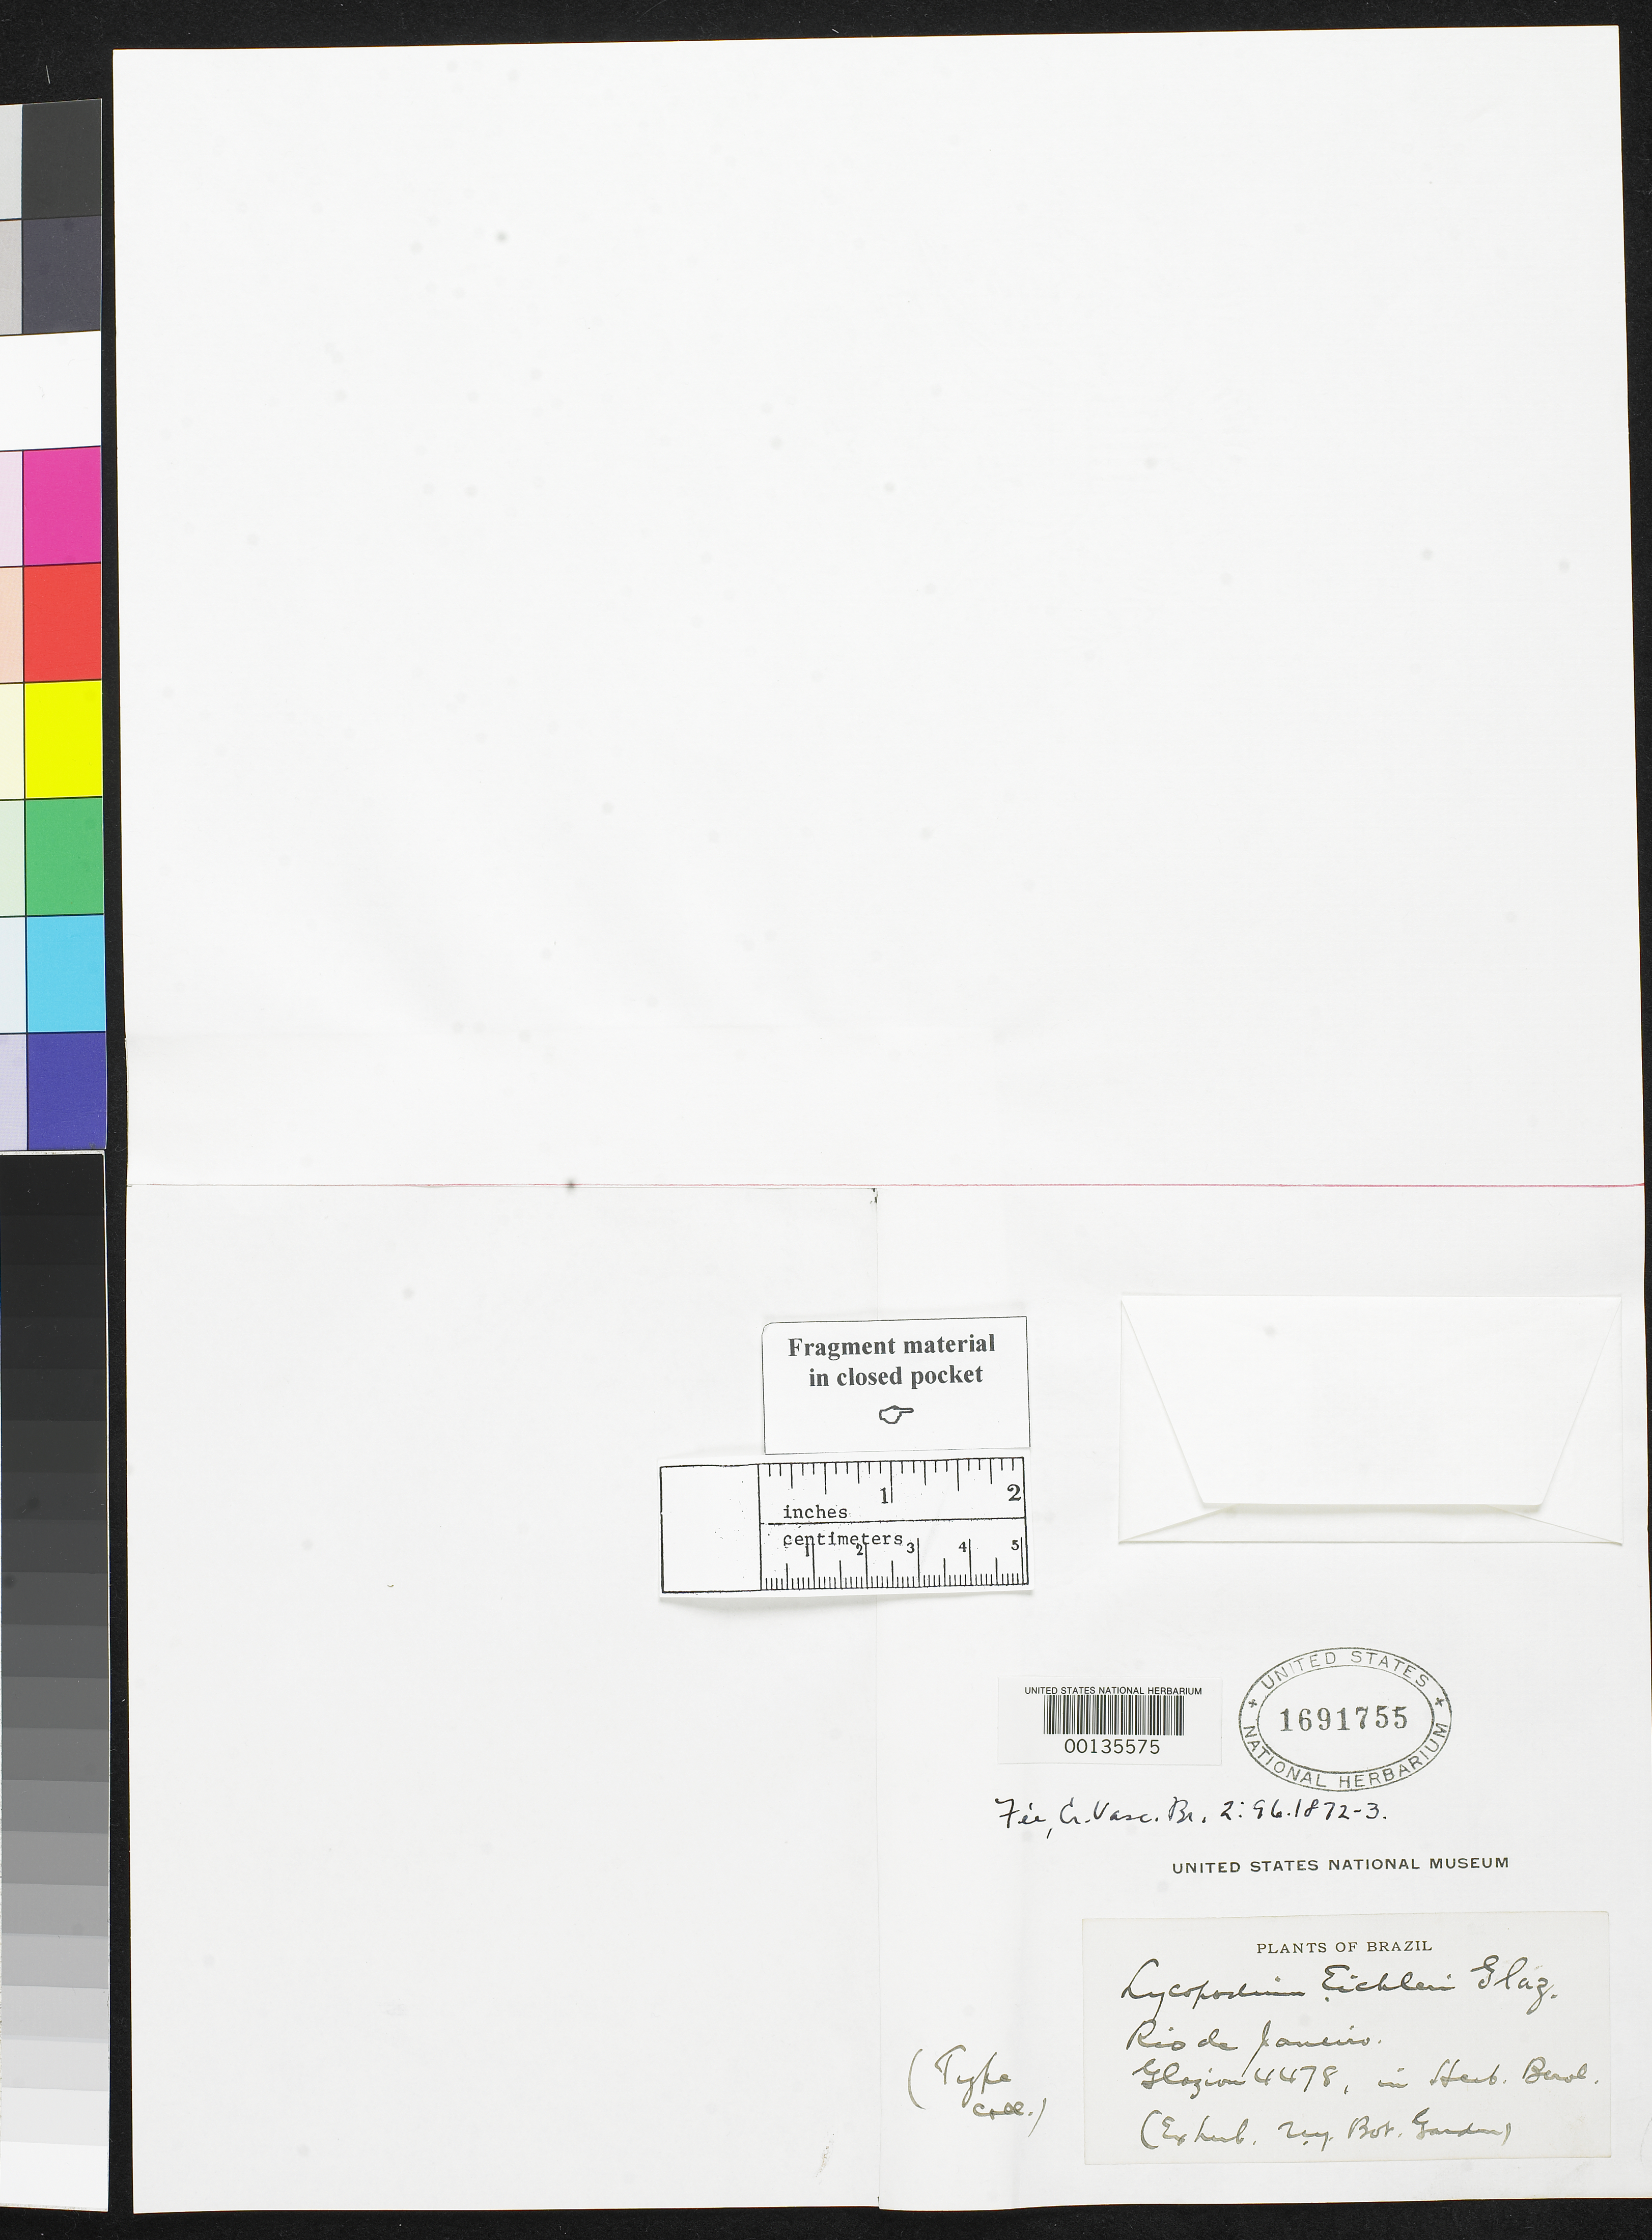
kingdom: Plantae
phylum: Tracheophyta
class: Lycopodiopsida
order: Lycopodiales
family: Lycopodiaceae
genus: Lycopodium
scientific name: Lycopodium eichleri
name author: Glaz. ex Fée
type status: Type Collection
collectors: A. F. M. Glaziou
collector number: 4478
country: Brazil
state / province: Rio de Janeiro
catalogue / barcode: US 1691755